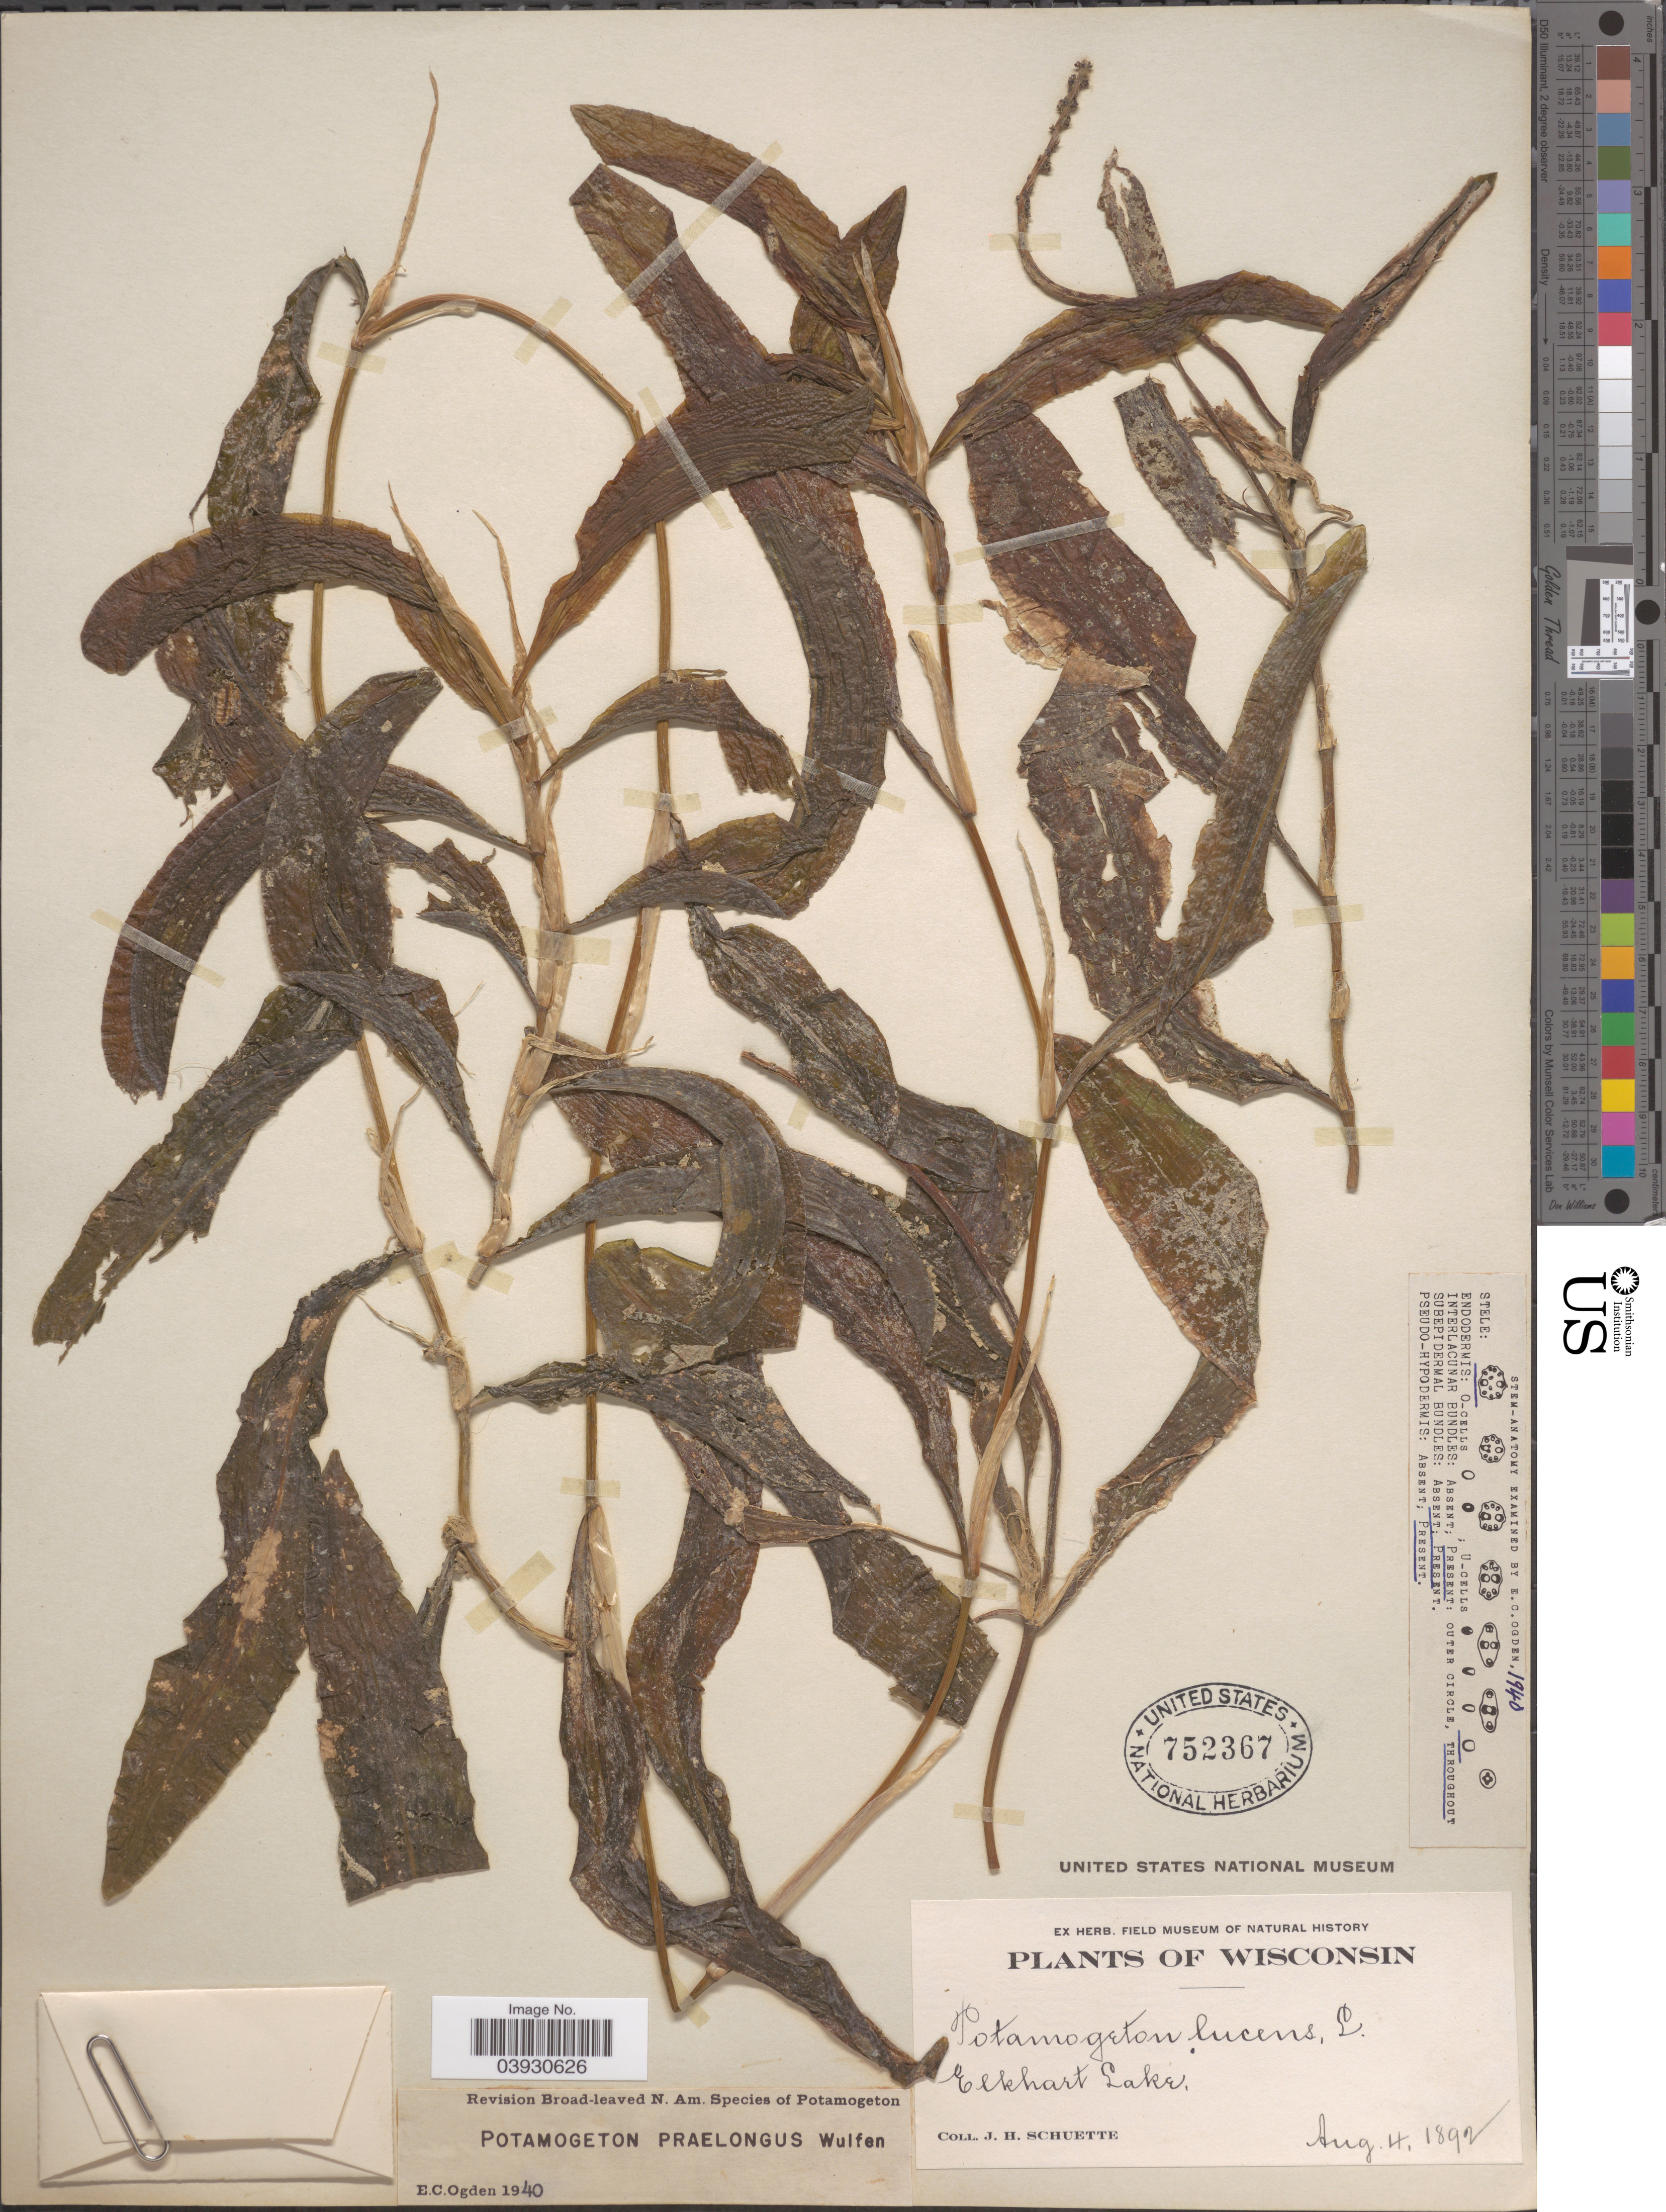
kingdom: Plantae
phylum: Tracheophyta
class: Liliopsida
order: Alismatales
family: Potamogetonaceae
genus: Potamogeton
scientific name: Potamogeton praelongus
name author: Wulfen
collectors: J. H. Schuette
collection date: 1892-08-04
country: United States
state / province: Wisconsin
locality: Elkhart Lake.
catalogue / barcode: US 752367